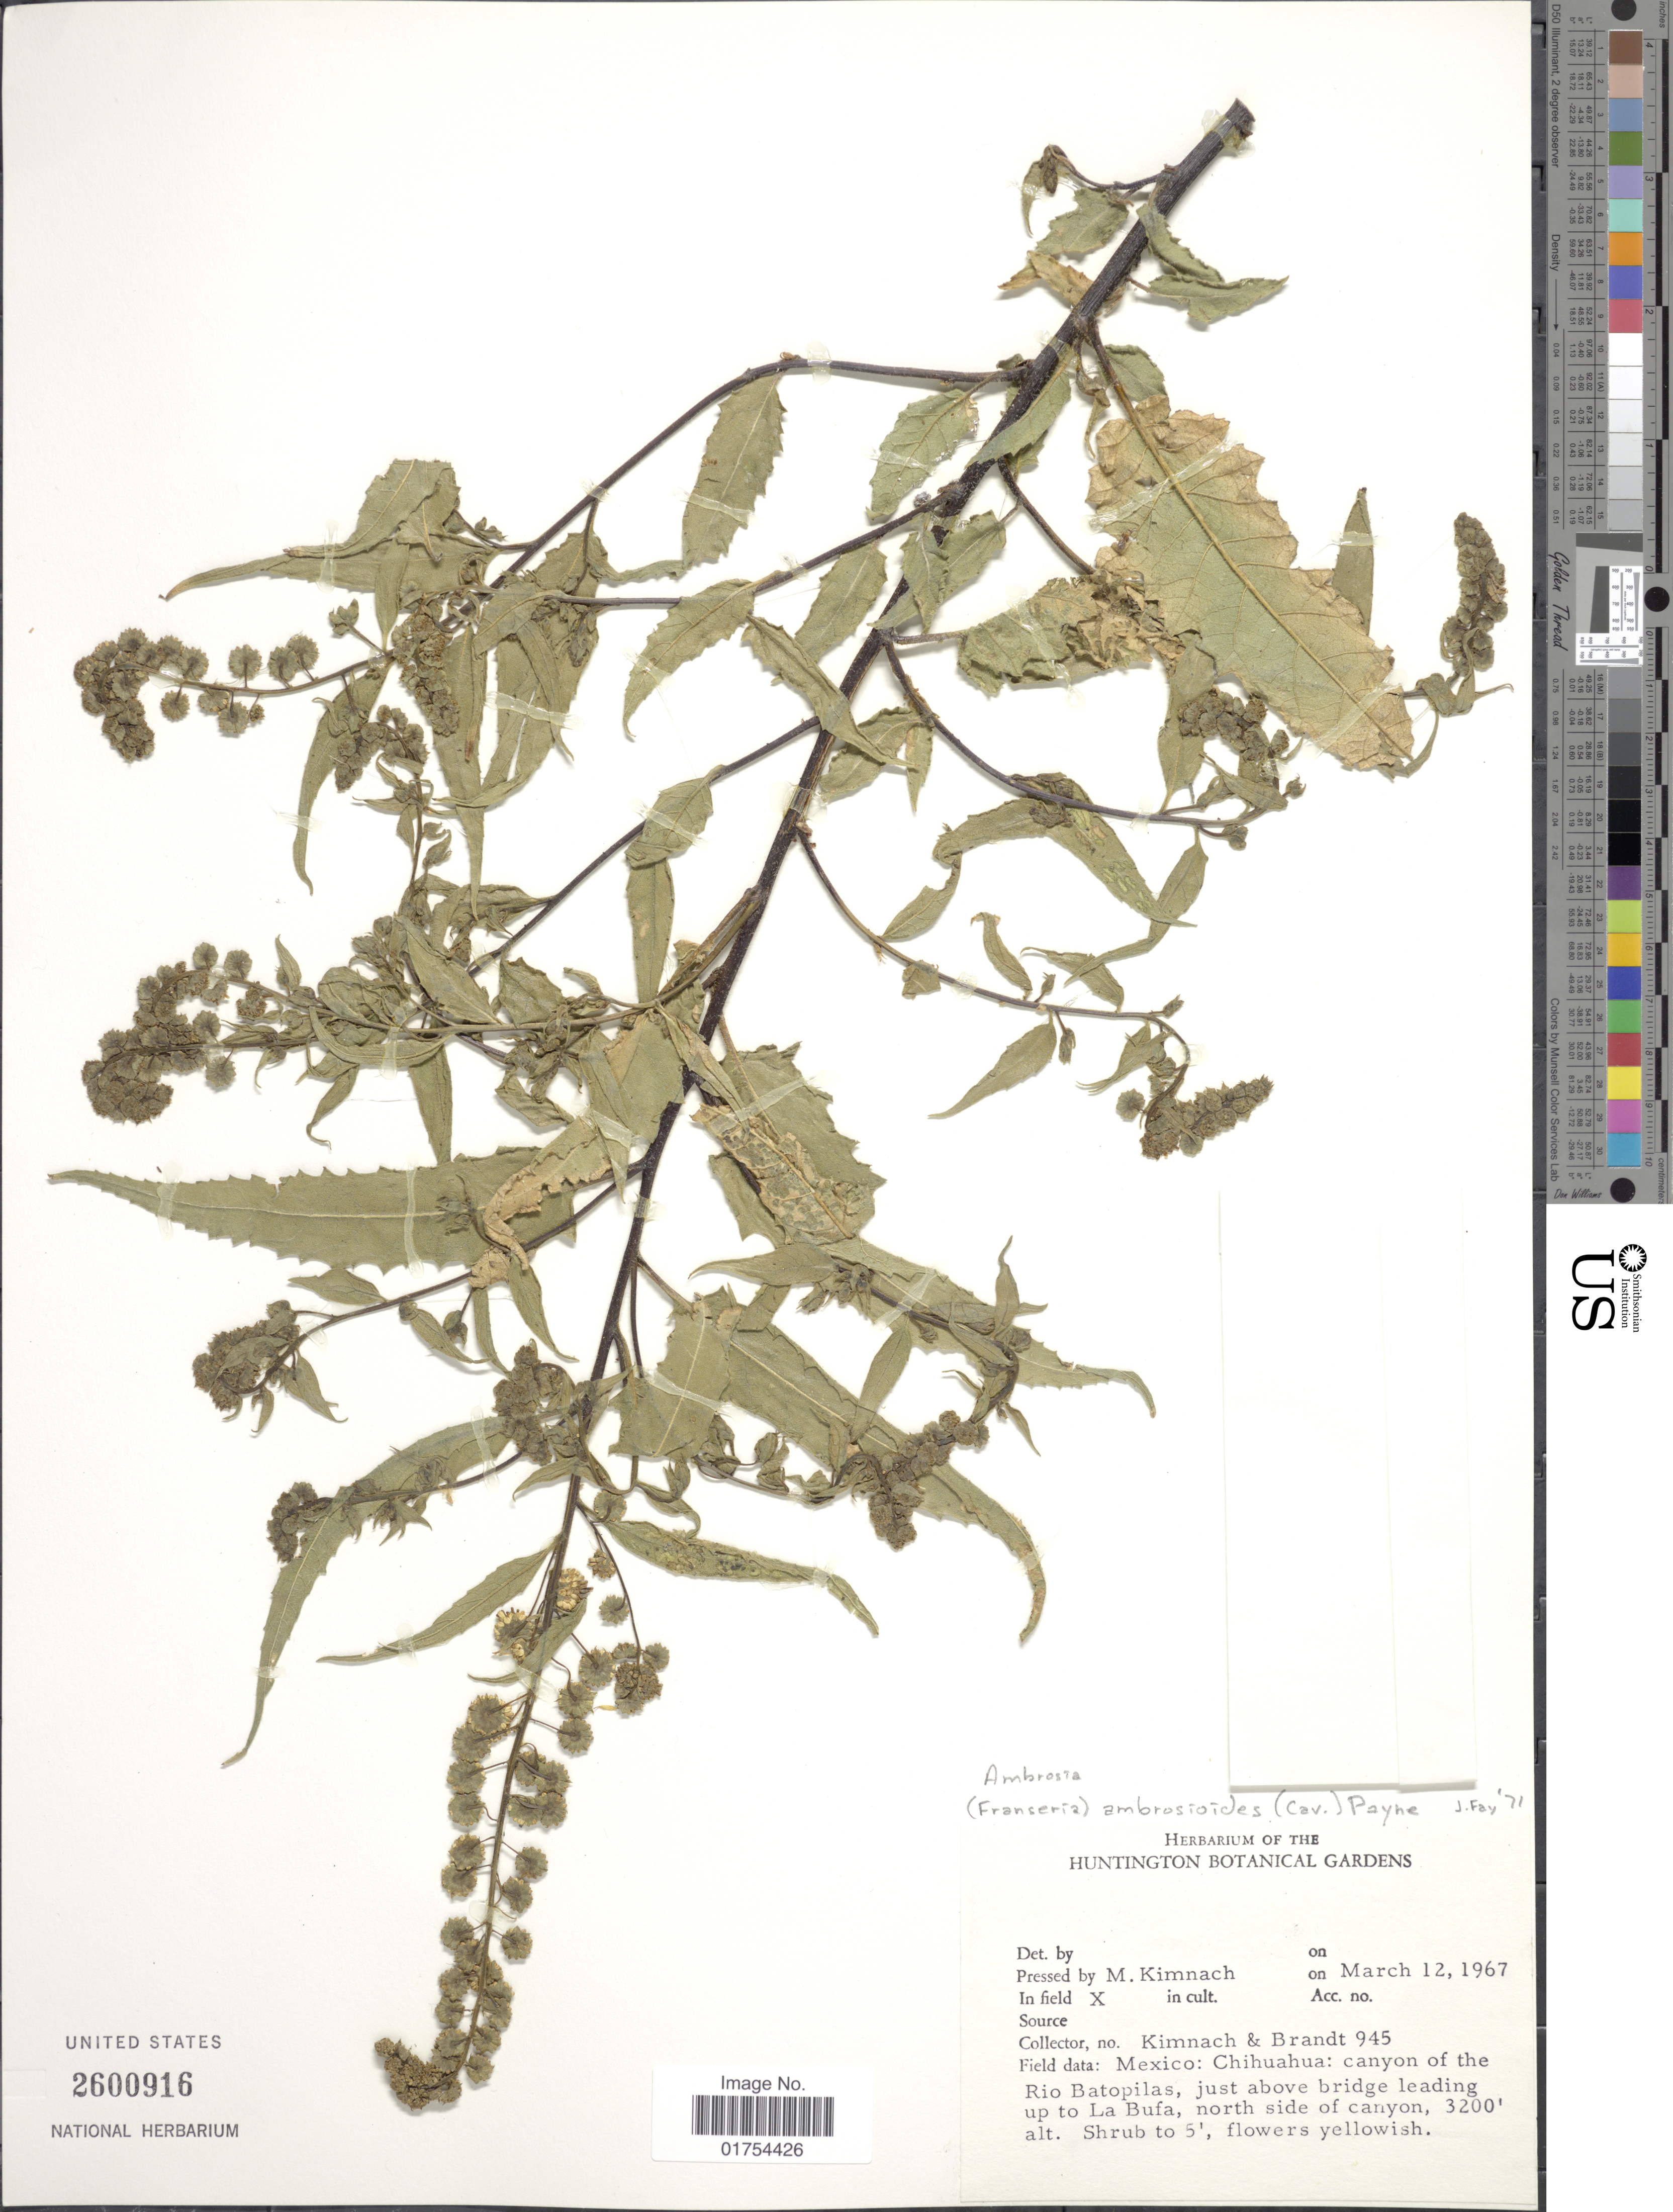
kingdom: Plantae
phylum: Tracheophyta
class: Magnoliopsida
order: Asterales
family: Asteraceae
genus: Franseria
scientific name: Franseria ambrosioides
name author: Cav.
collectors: -. Kimnach & Brandt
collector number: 945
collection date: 1967-03-12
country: Mexico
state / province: Chihuahua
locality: Canyon of the Rio Batopilas, just above bridge leading up to La Bufa, north side of Canyon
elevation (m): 975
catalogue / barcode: US 2600916